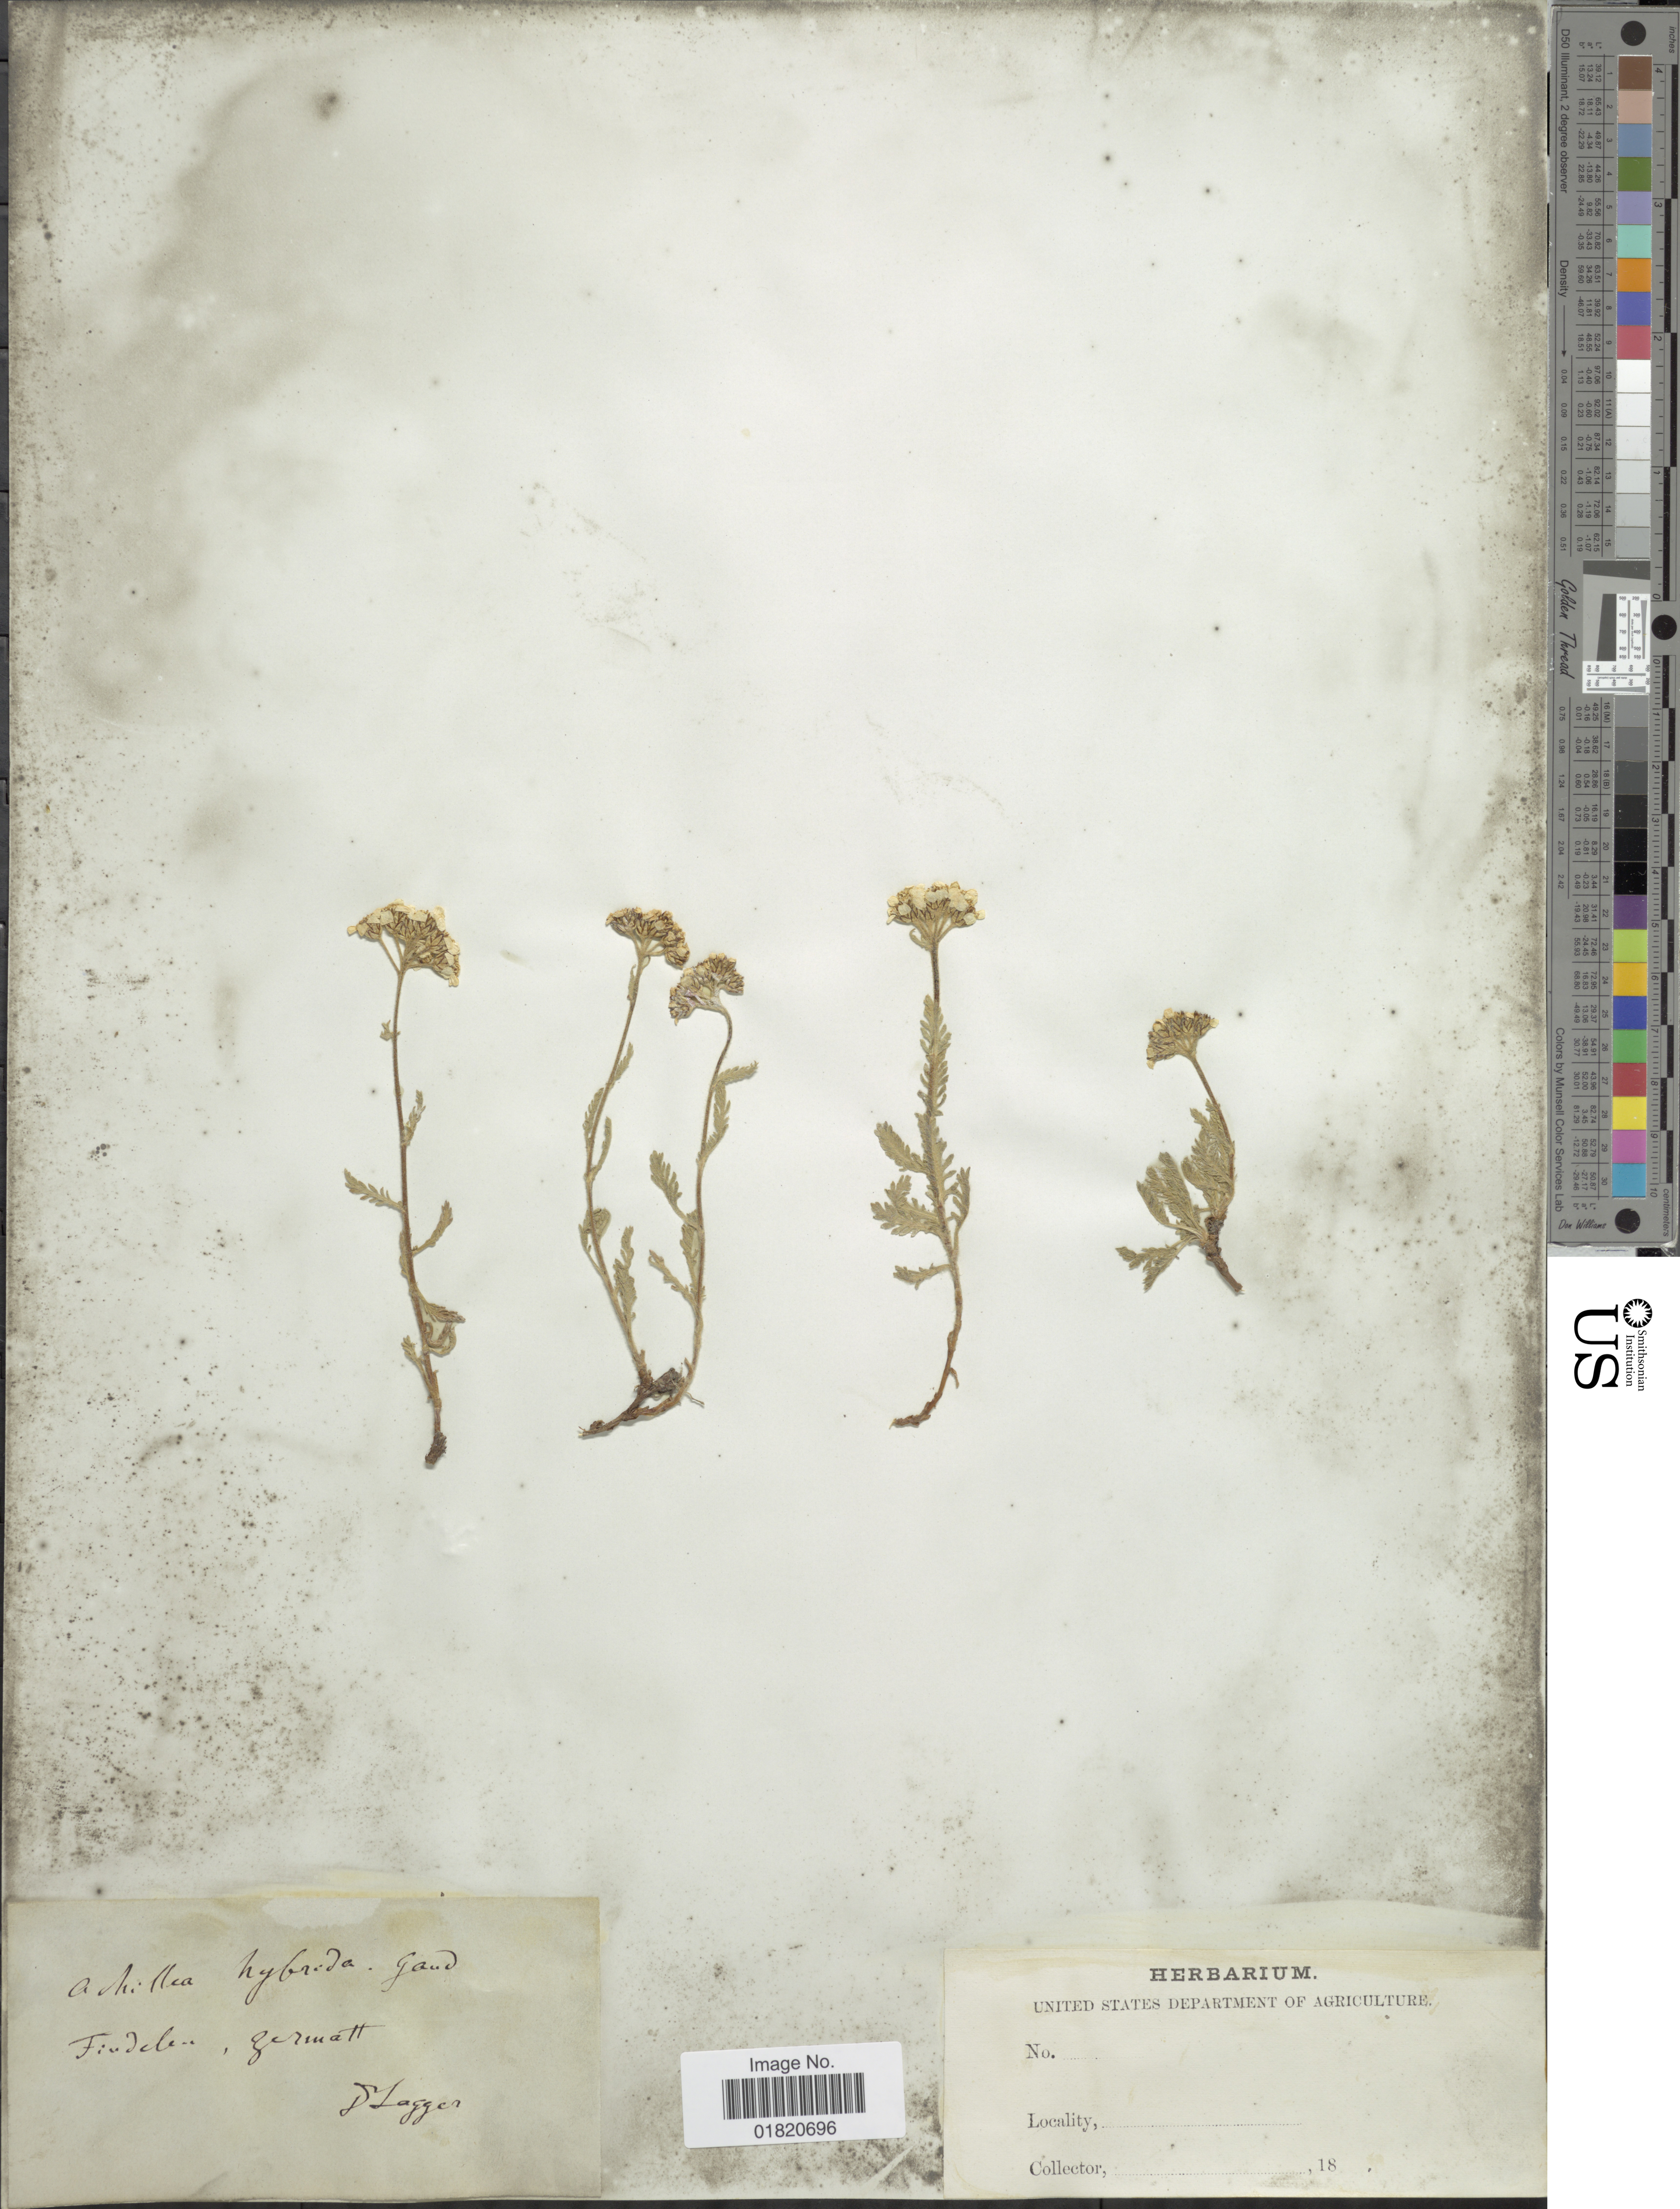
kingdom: Plantae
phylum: Tracheophyta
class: Magnoliopsida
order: Asterales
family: Asteraceae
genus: Achillea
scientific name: Achillea hybrida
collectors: F. J. Lagger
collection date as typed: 18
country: Switzerland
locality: Findelen, Zermatt